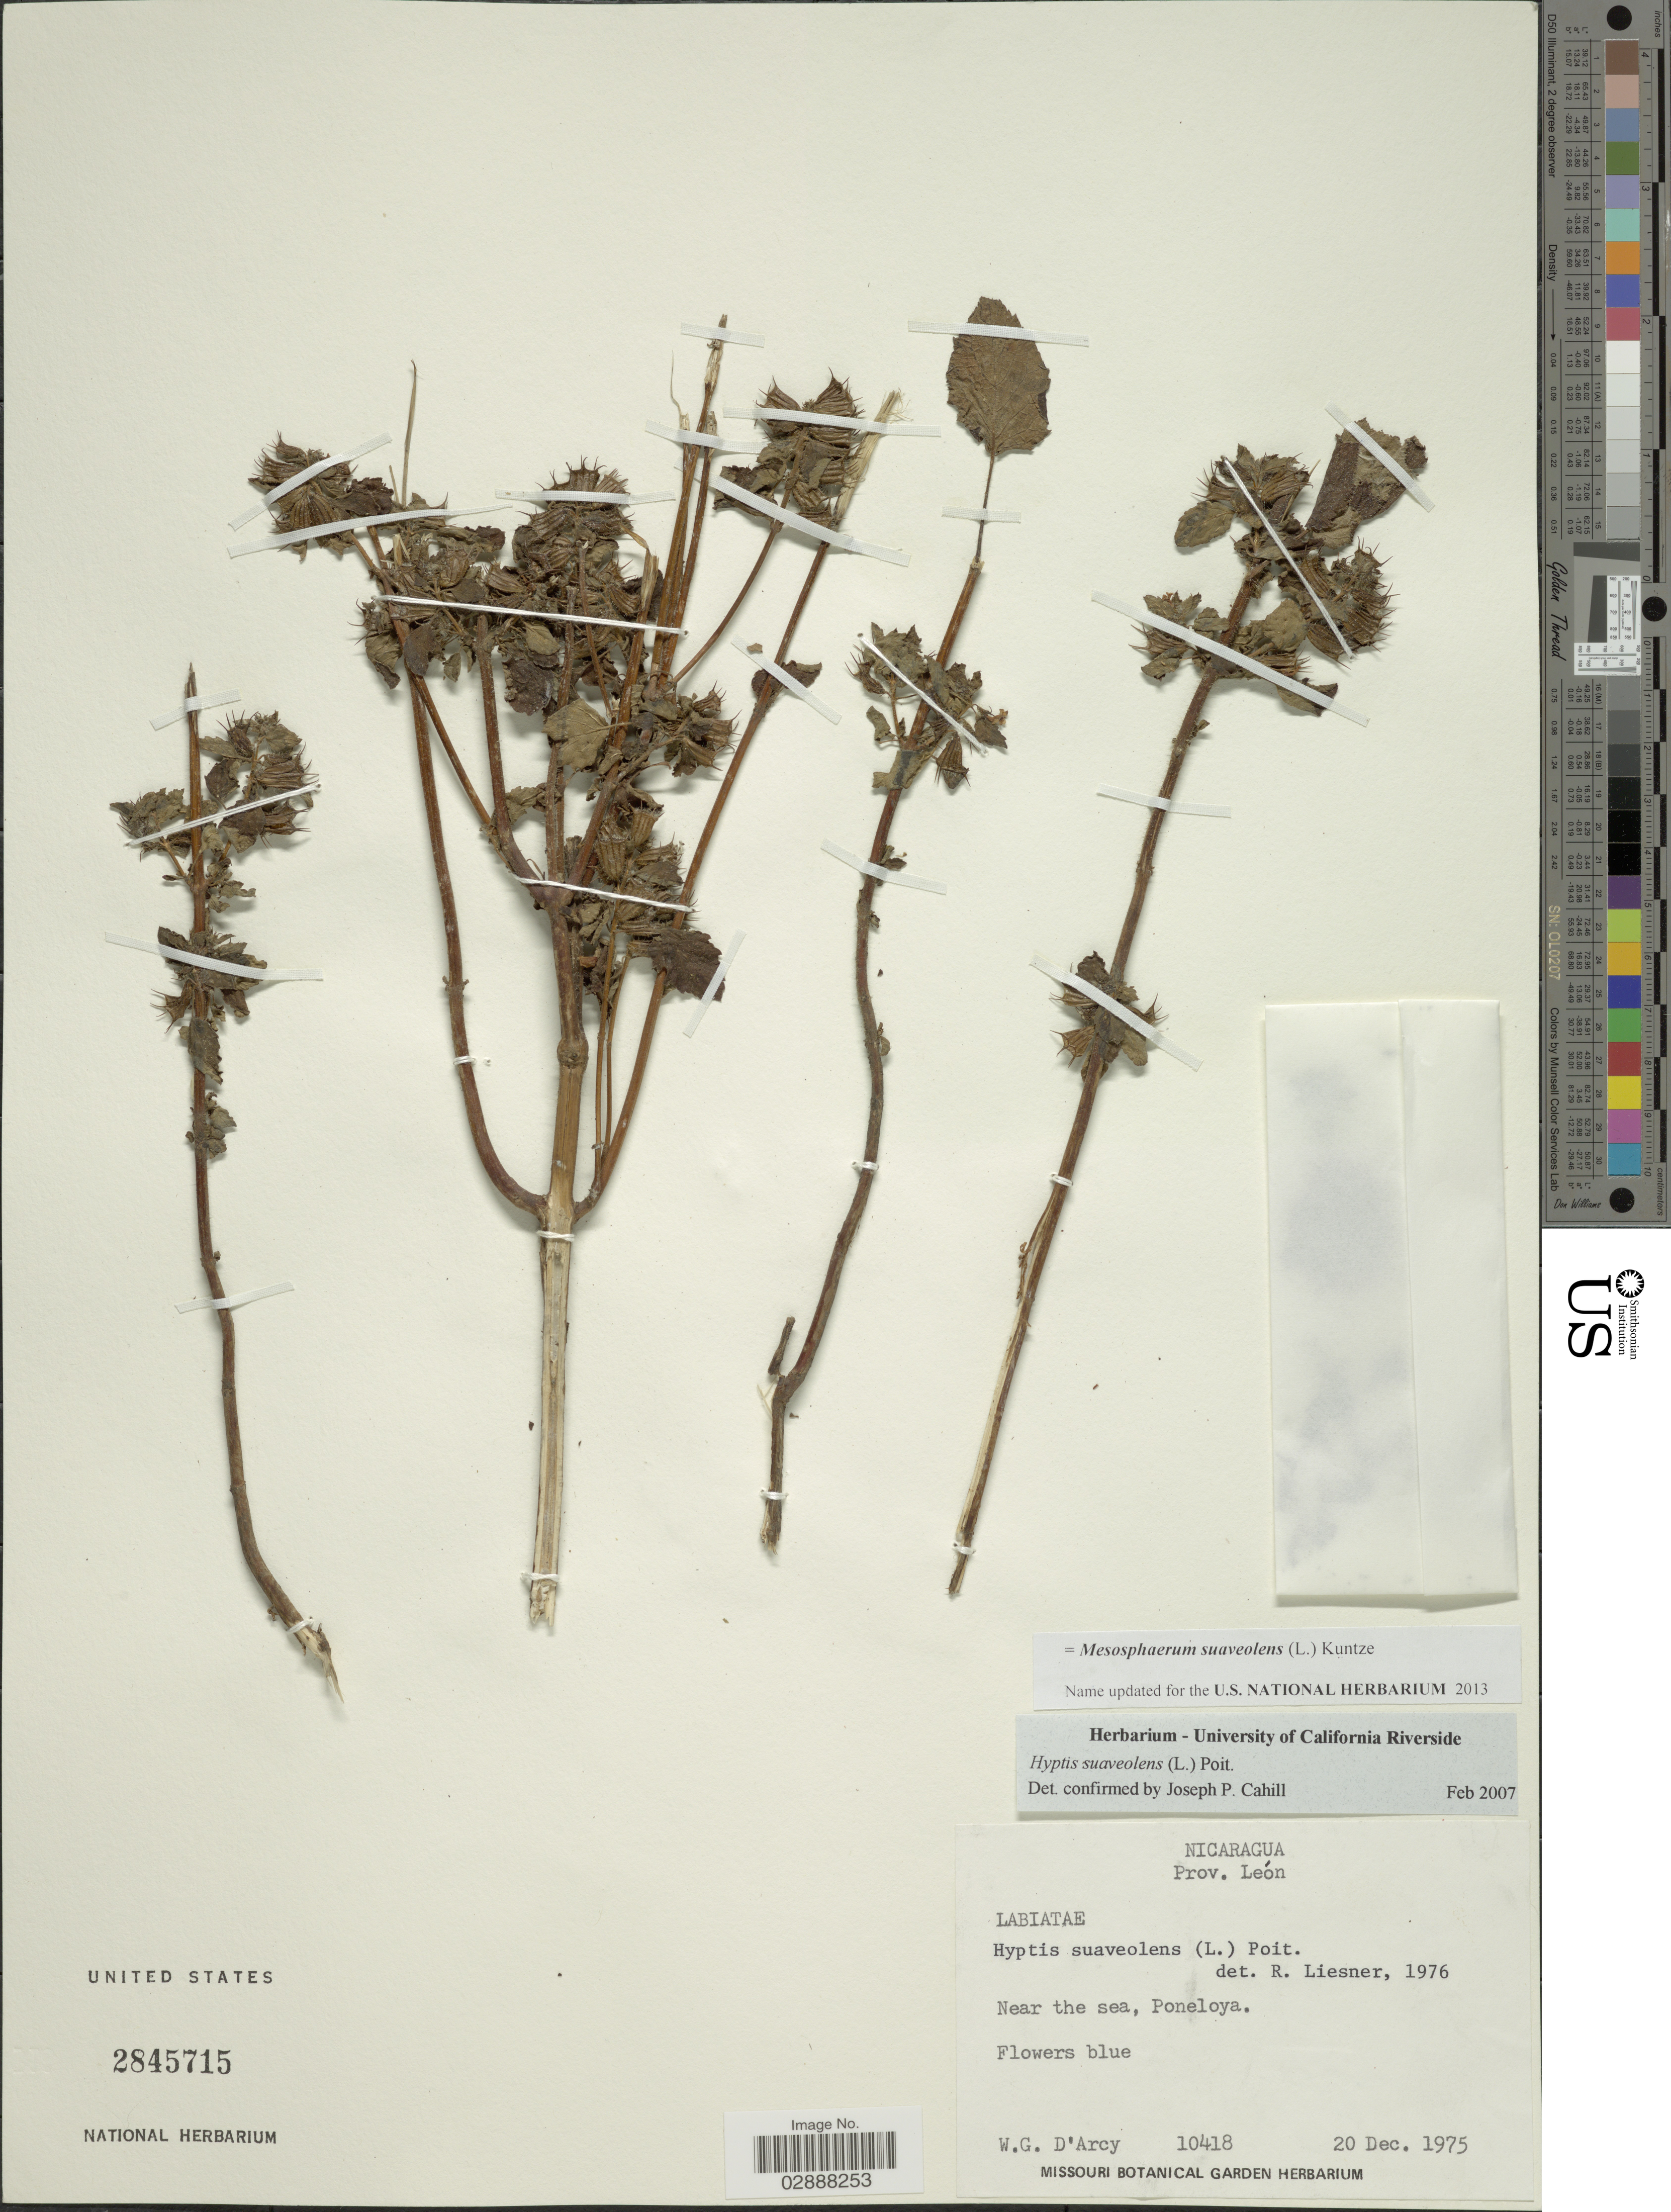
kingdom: Plantae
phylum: Tracheophyta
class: Magnoliopsida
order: Lamiales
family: Lamiaceae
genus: Mesosphaerum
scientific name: Mesosphaerum suaveolens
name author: (L.) Kuntze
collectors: W. G. D'Arcy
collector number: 10418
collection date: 1975-12-20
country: Nicaragua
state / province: Leon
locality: Near the sea, Poneloya.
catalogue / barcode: US 2845715